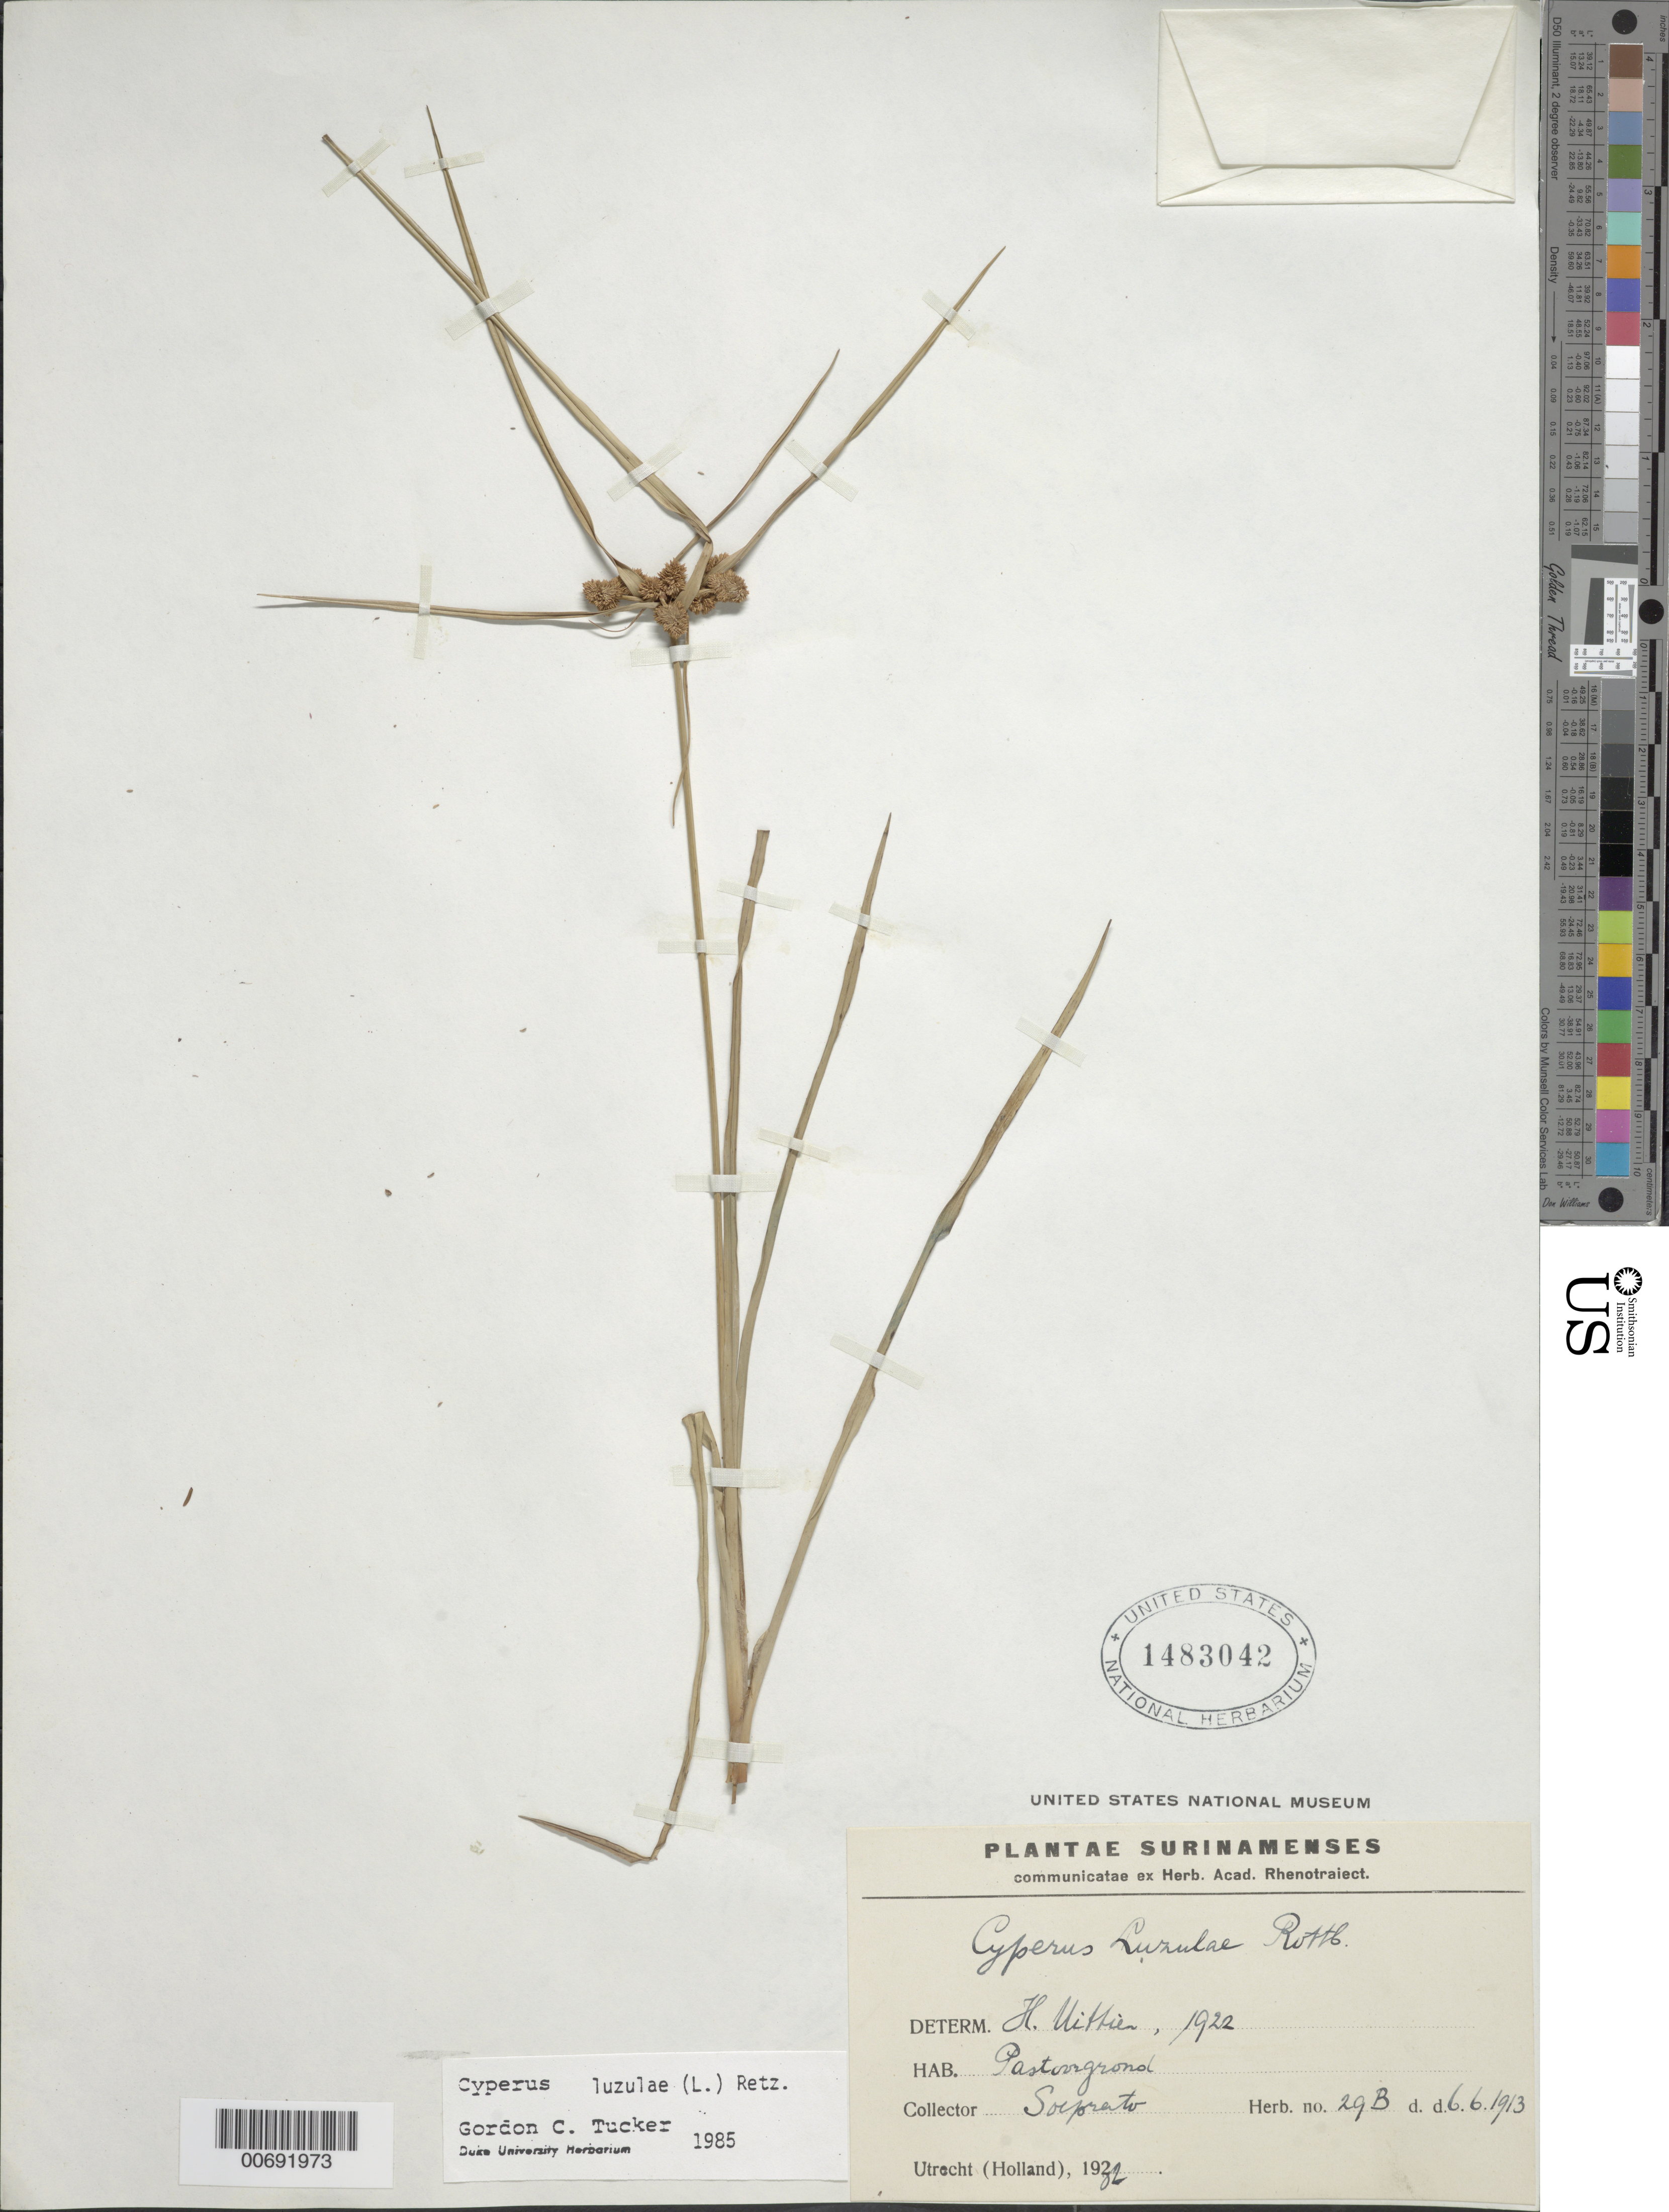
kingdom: Plantae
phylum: Tracheophyta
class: Liliopsida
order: Poales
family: Cyperaceae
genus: Cyperus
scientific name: Cyperus luzulae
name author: (L.) Rottb. ex Retz.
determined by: Tucker, G. C.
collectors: -. Soeprato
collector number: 29 B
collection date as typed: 6-Jul-13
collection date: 1913-07-06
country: Suriname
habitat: Pasture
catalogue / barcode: US 1483042